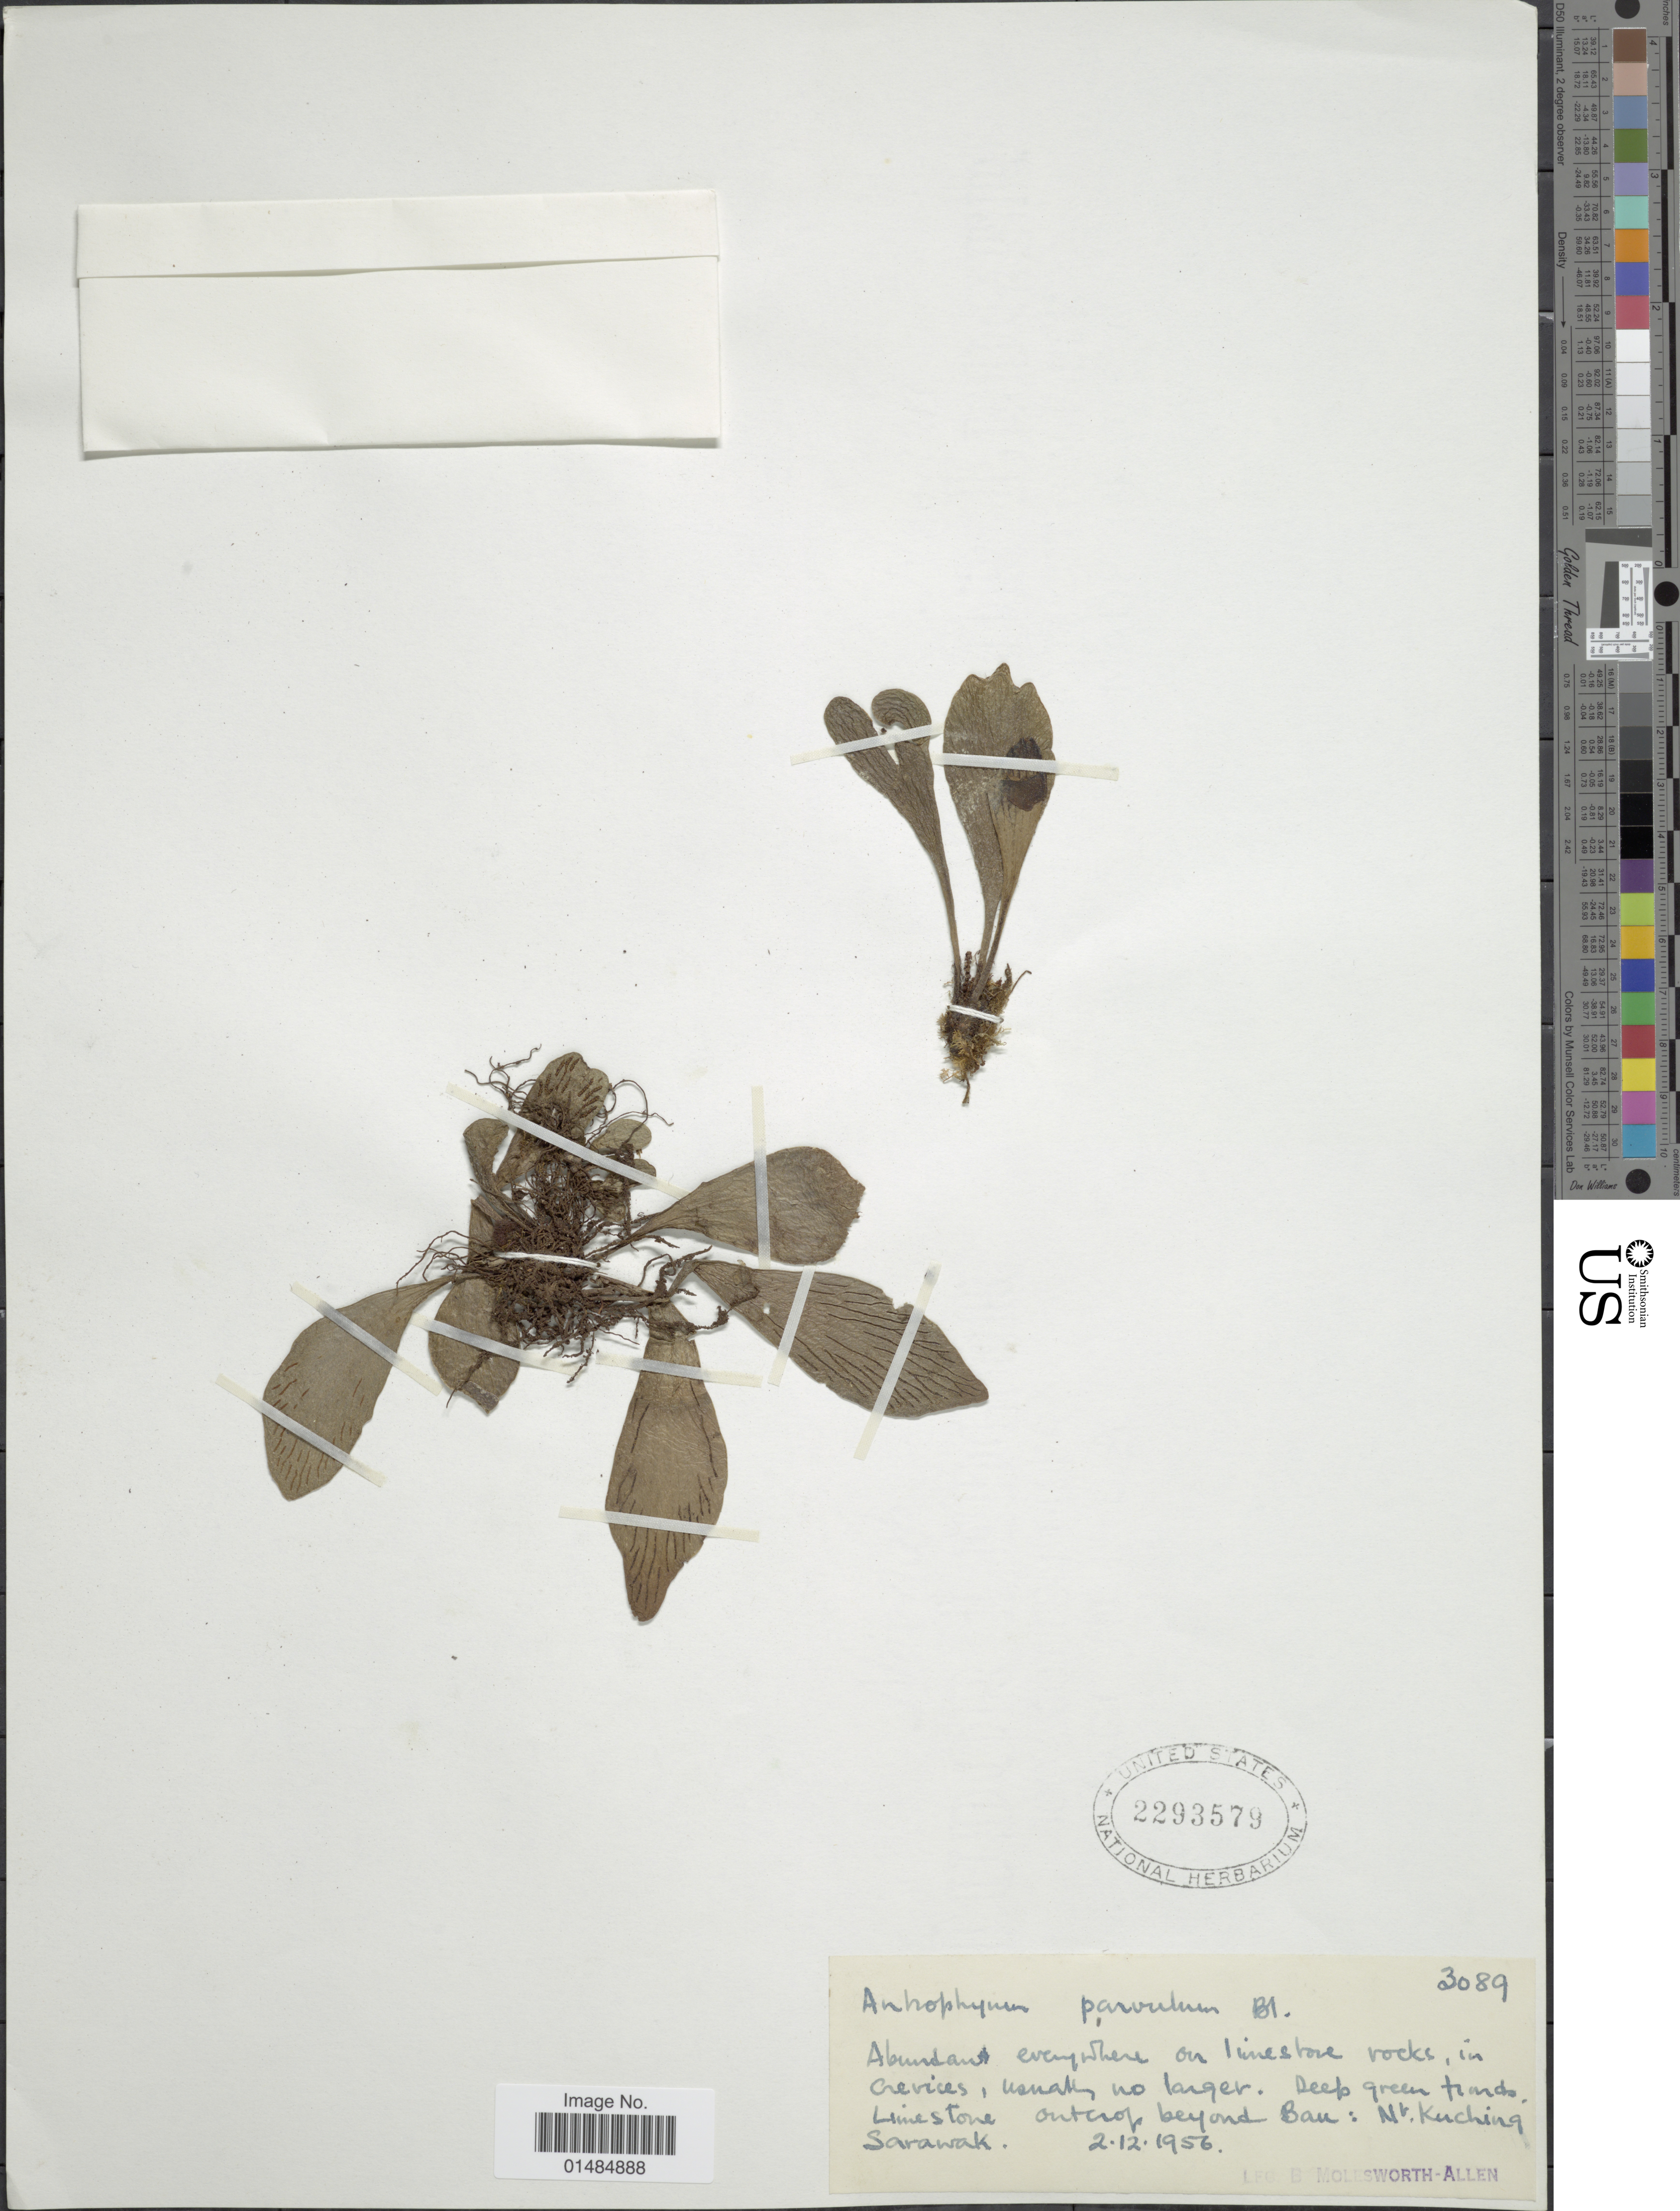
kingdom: Plantae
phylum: Tracheophyta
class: Polypodiopsida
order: Polypodiales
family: Pteridaceae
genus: Antrophyum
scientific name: Antrophyum parvulum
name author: Blume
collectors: B. E. G. Molesworth-Allen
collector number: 3089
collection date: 1956-12-02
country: Malaysia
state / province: Sarawak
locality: Bau: Nr. Kuching [near Kuching]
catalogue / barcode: US 2293579